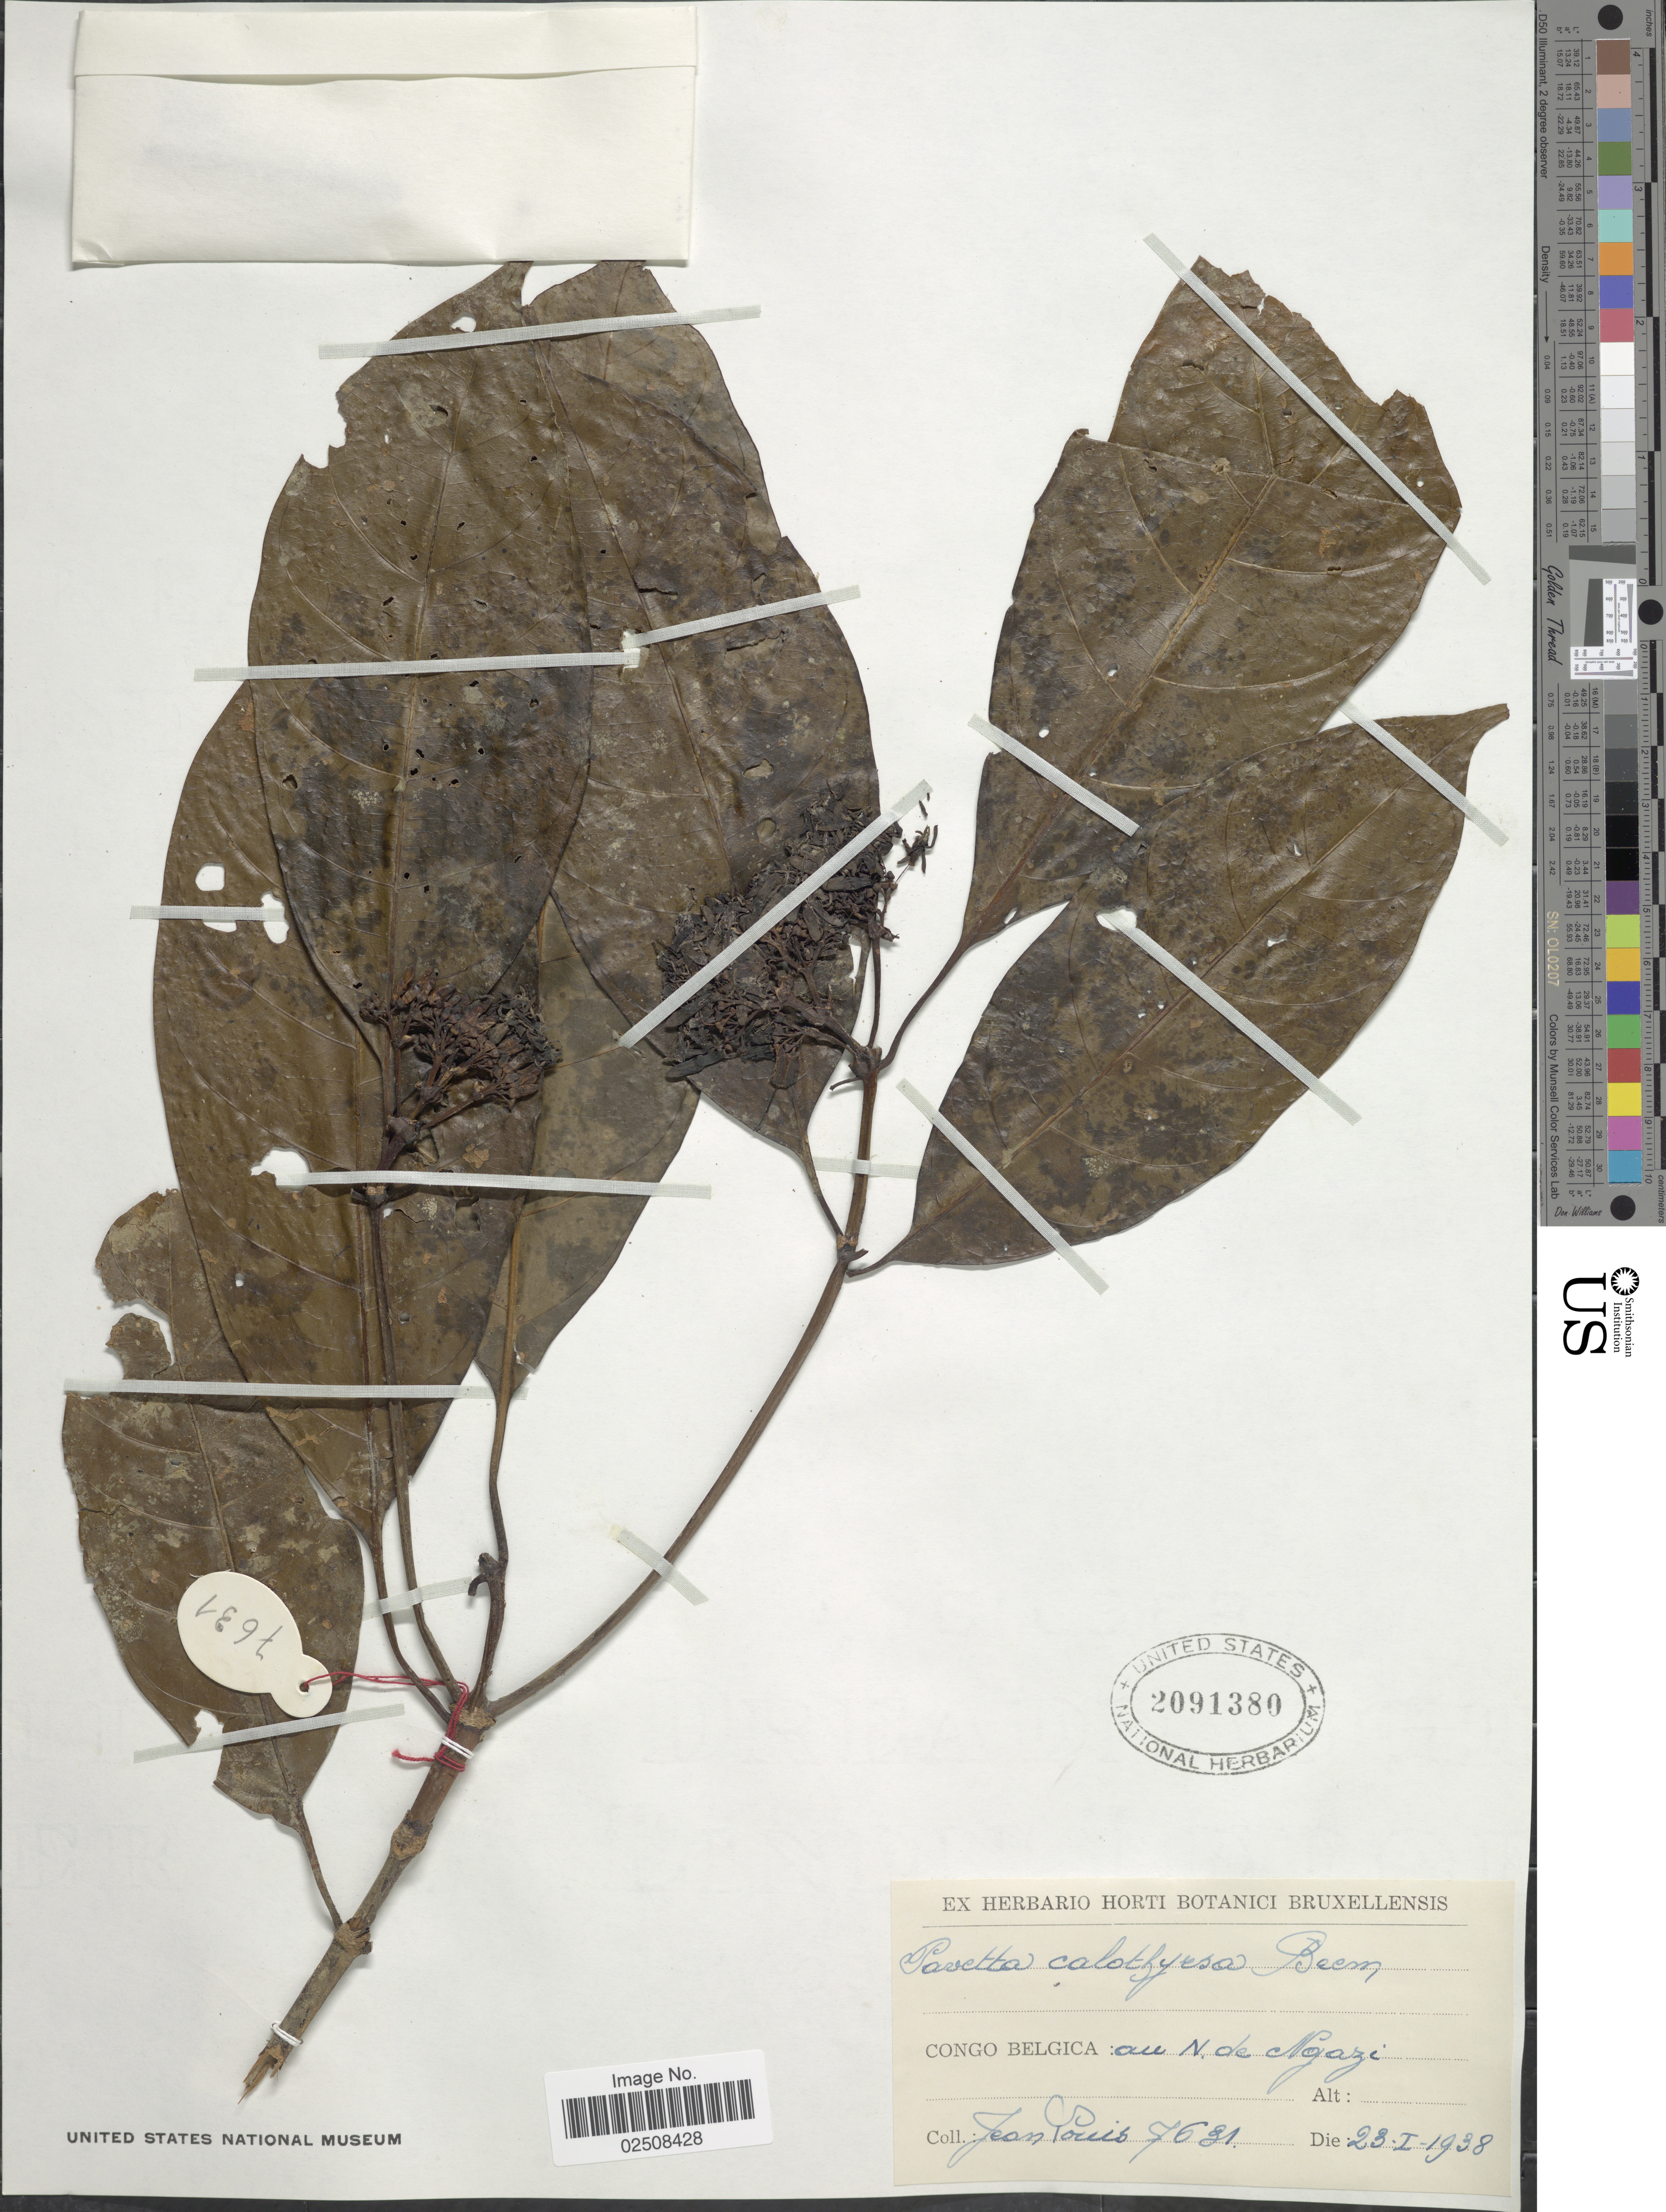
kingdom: Plantae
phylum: Tracheophyta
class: Magnoliopsida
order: Gentianales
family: Rubiaceae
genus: Pavetta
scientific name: Pavetta calothyrsa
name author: Bremek.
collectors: J. Louis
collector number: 7631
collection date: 1938-01-23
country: Congo, Democratic Republic of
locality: Congo Belgica: au N. de Ngazi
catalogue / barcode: US 2091380